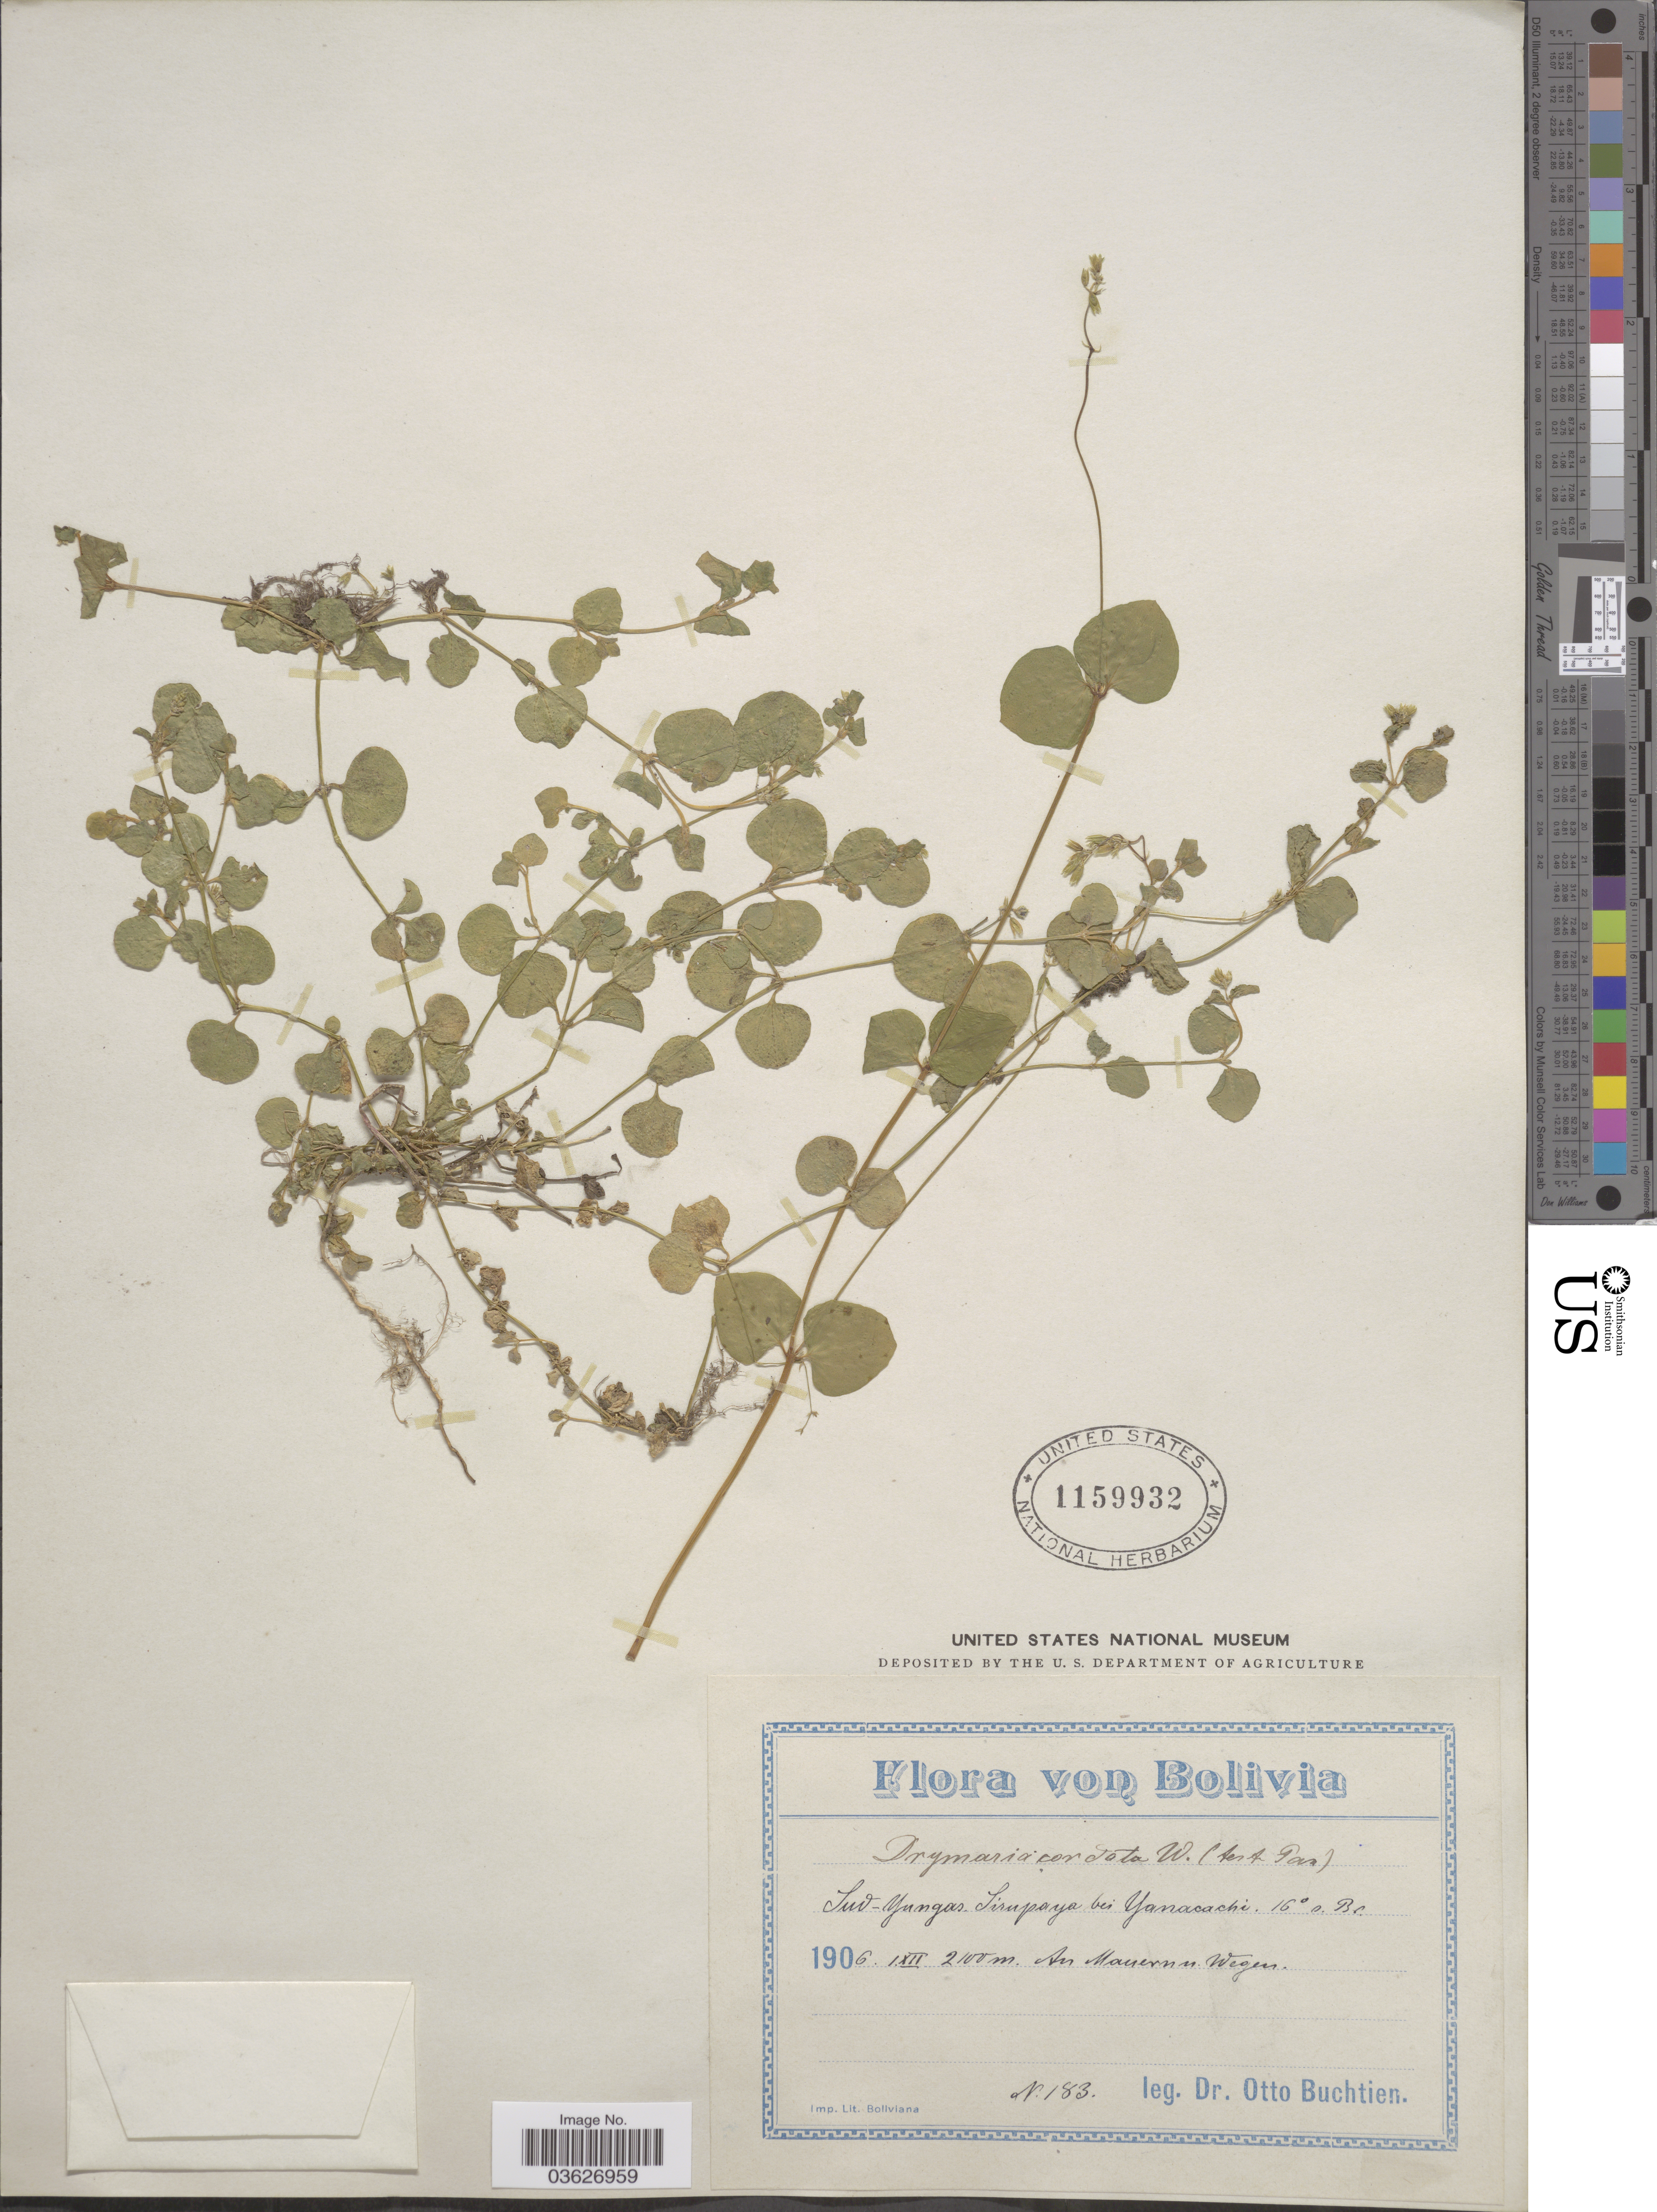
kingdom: Plantae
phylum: Tracheophyta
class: Magnoliopsida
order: Caryophyllales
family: Caryophyllaceae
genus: Drymaria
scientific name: Drymaria cordata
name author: (L.) Willd. ex Schult.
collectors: O. Buchtien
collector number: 183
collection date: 1906-12-01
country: Bolivia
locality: Sud-Yungas. Sirupaya bei Yanacachi. 16° n. br. [unsure placement]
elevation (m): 2100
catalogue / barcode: US 1159932